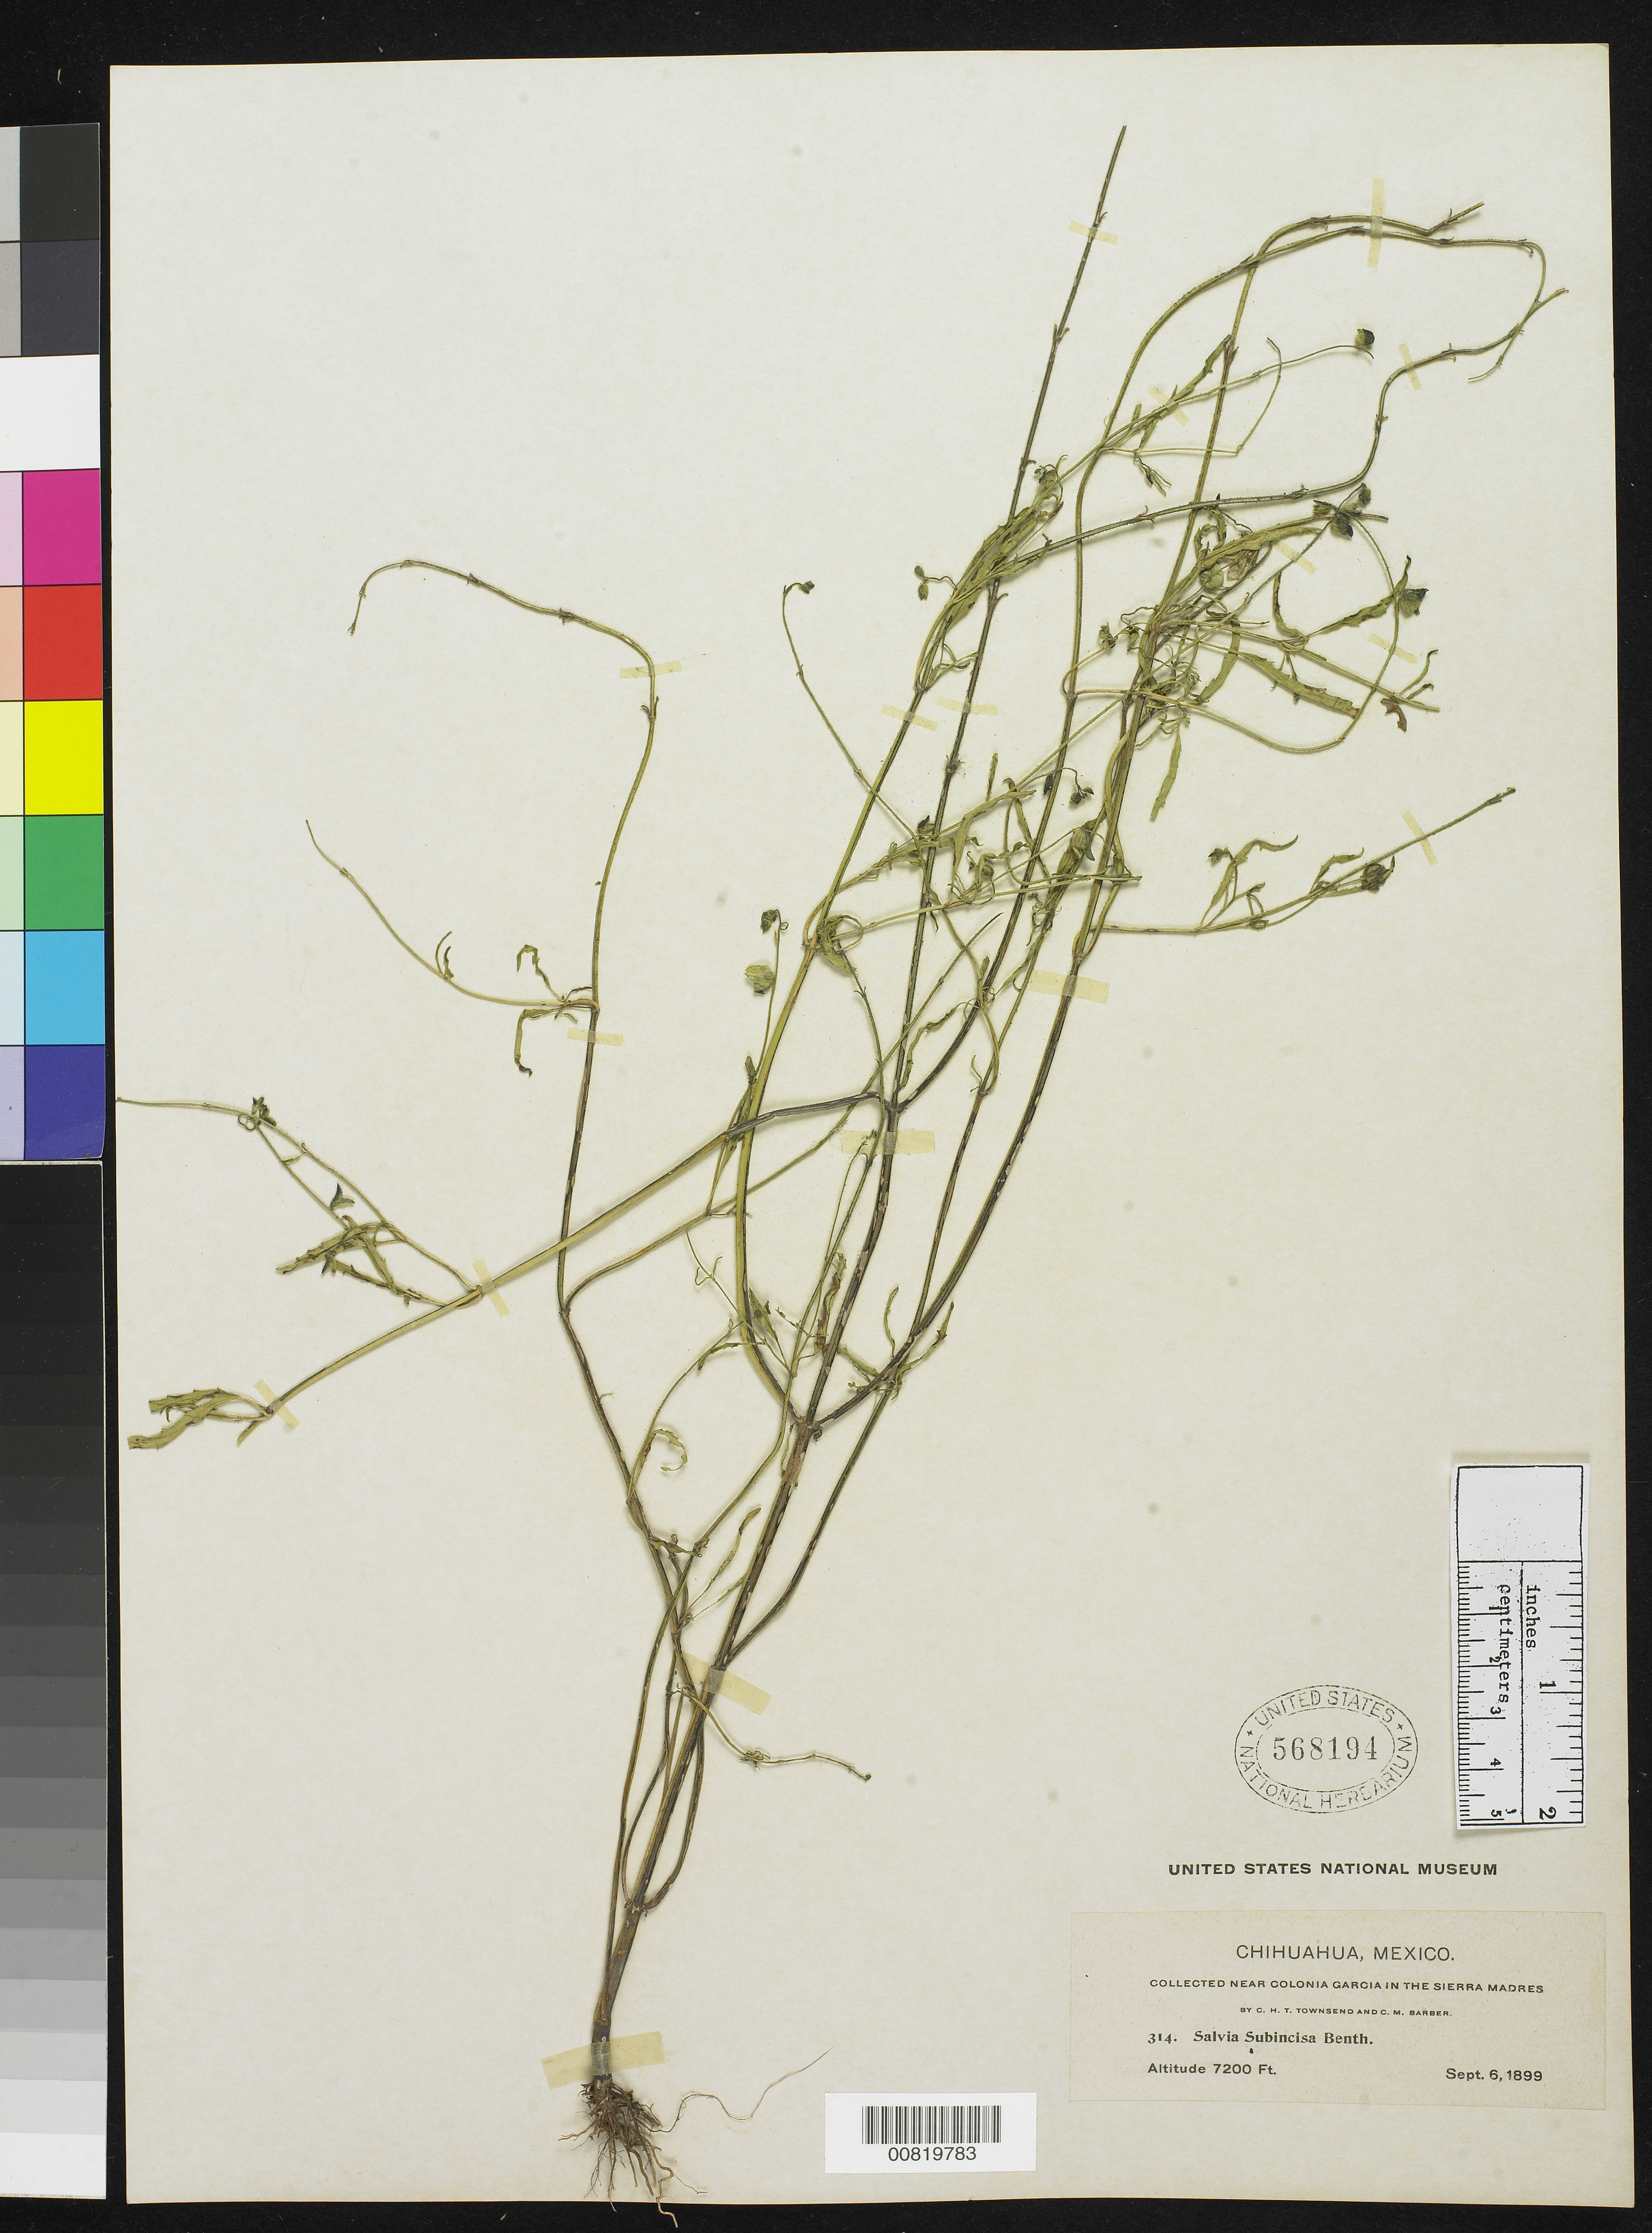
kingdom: Plantae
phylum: Tracheophyta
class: Magnoliopsida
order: Lamiales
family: Lamiaceae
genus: Salvia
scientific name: Salvia subincisa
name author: Benth.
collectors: C. H. T. Townsend & C. Barber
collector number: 314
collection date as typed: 06 Sep 1899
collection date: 1899-09-06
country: Mexico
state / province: Chihuahua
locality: Near Colonia García in the Sierra Madre, Chihuahua.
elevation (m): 2195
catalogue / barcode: US 568194